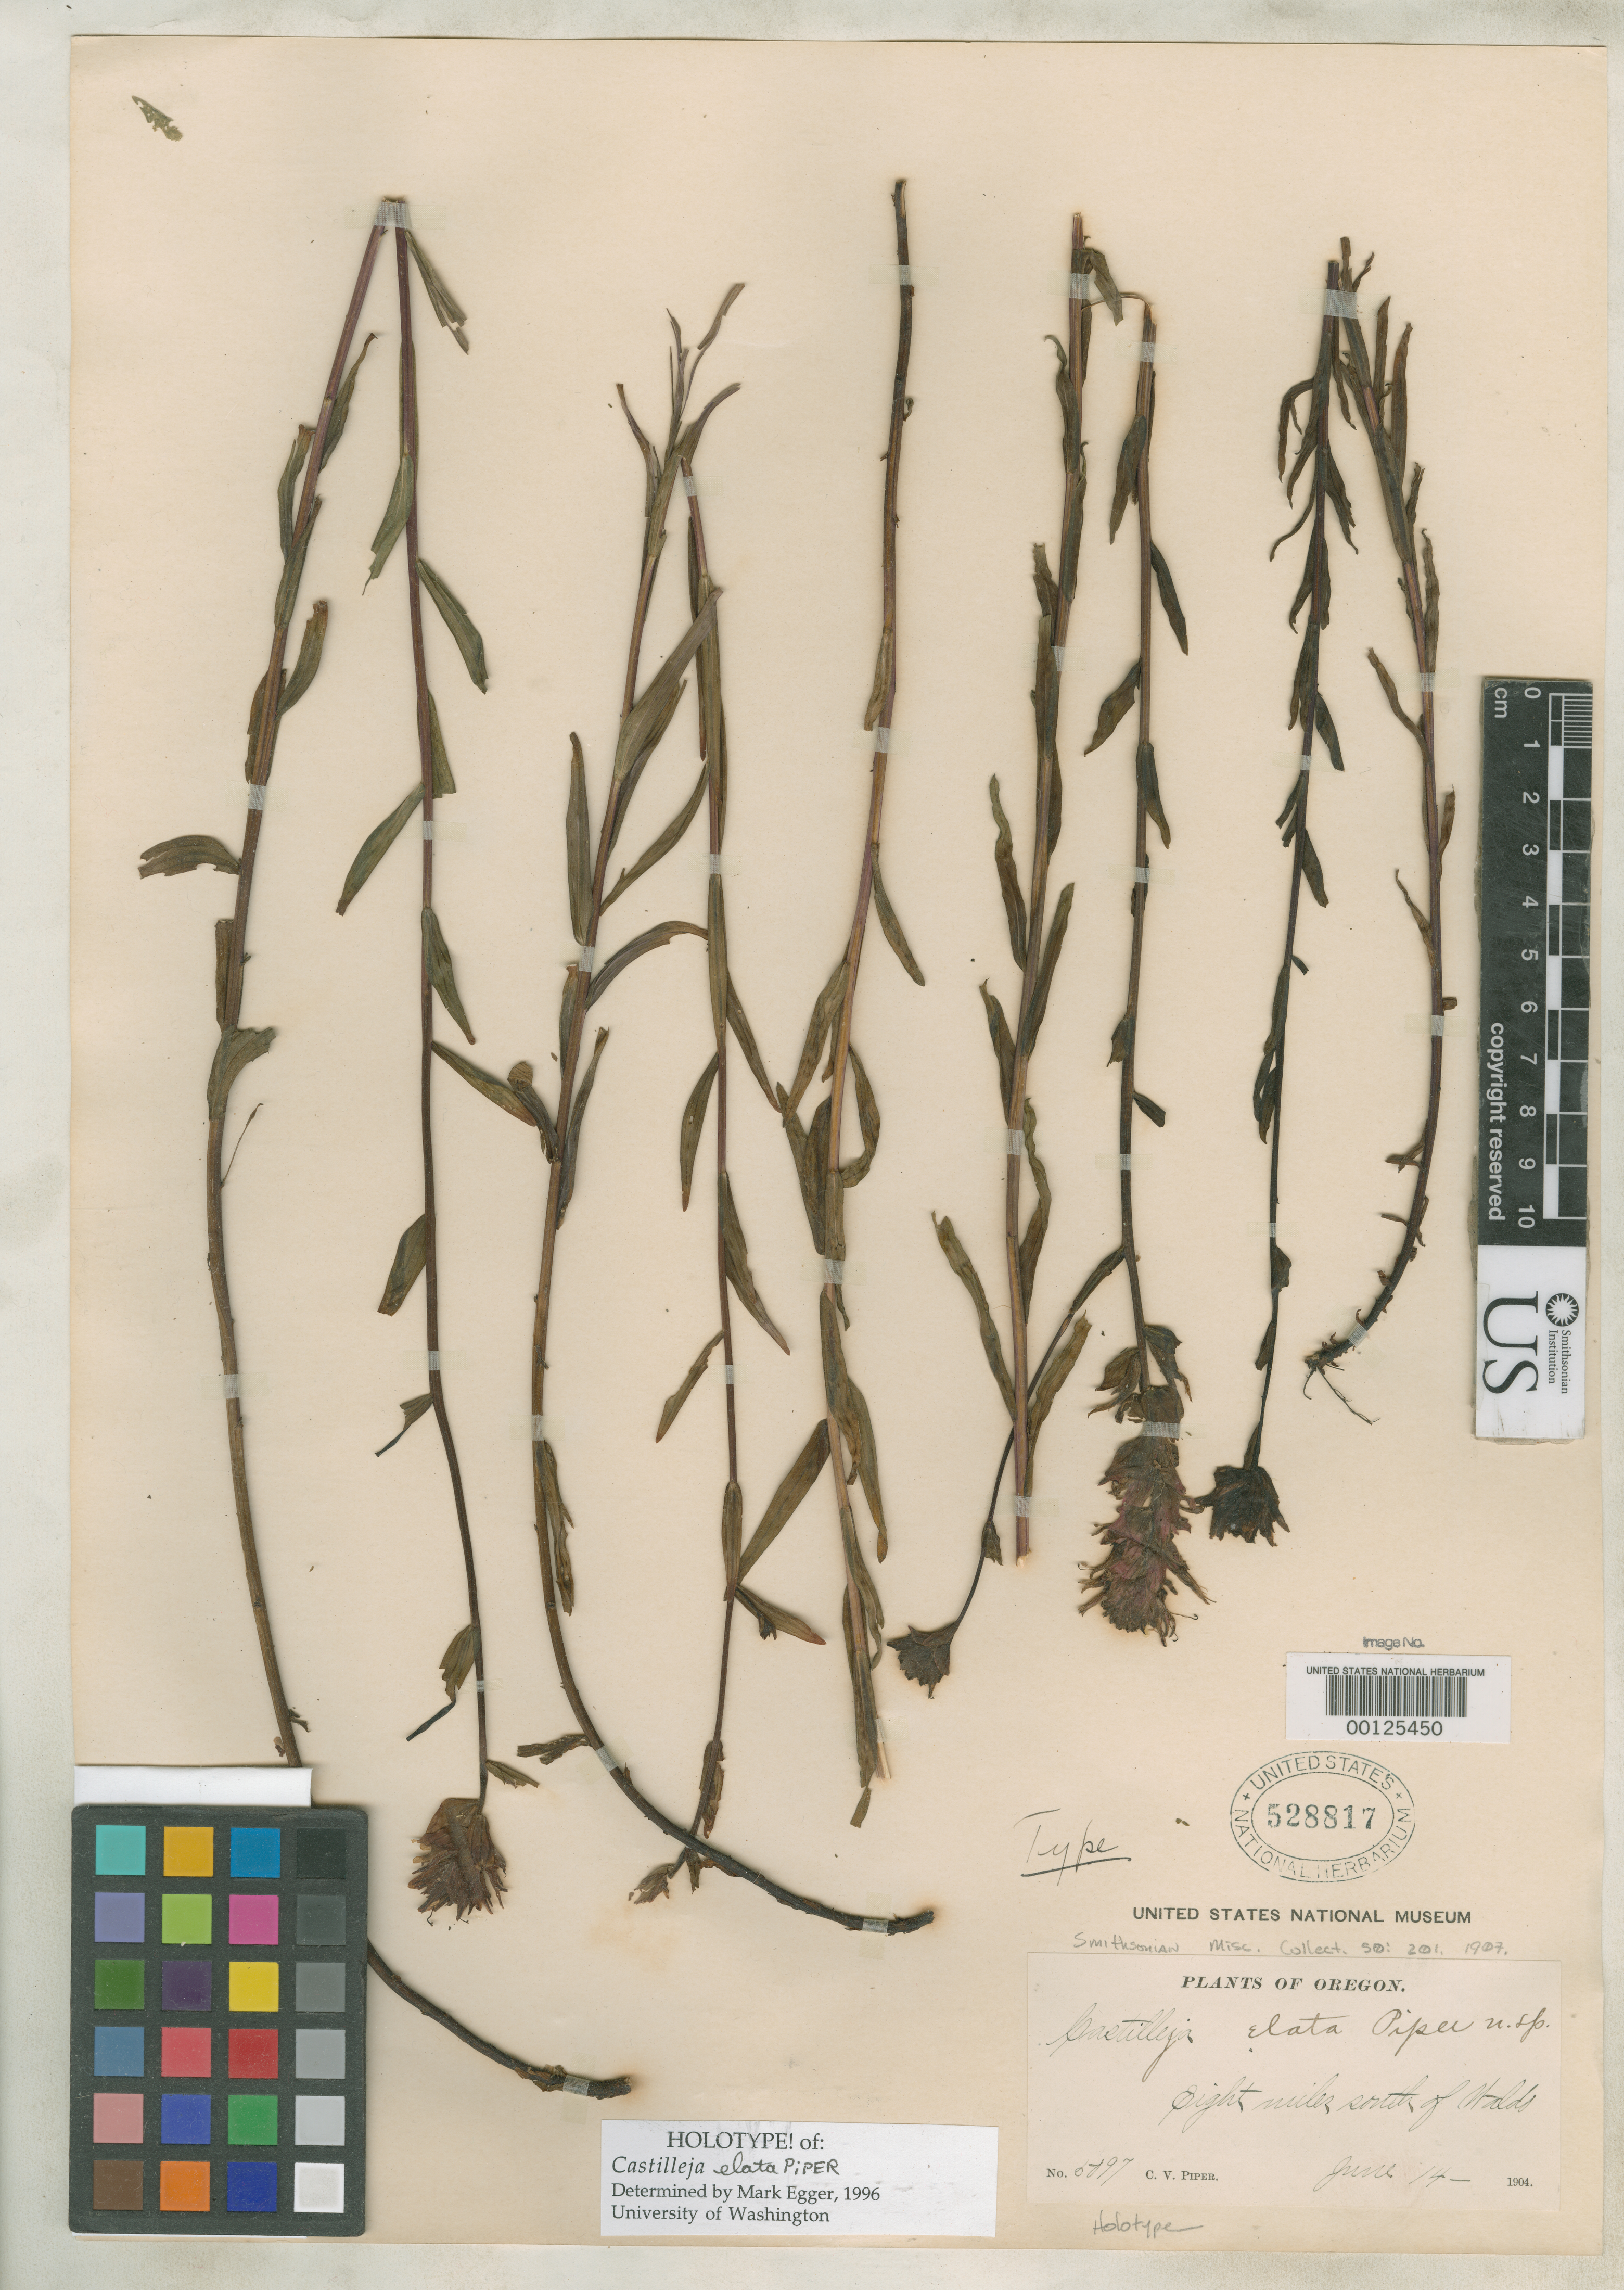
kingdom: Plantae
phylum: Tracheophyta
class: Magnoliopsida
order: Lamiales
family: Orobanchaceae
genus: Castilleja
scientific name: Castilleja elata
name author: Piper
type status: Holotype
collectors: C. V. Piper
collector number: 5097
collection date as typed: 14 Jun 1904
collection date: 1904-06-14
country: United States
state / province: Oregon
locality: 8 mi S of Waldo.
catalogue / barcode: US 528817